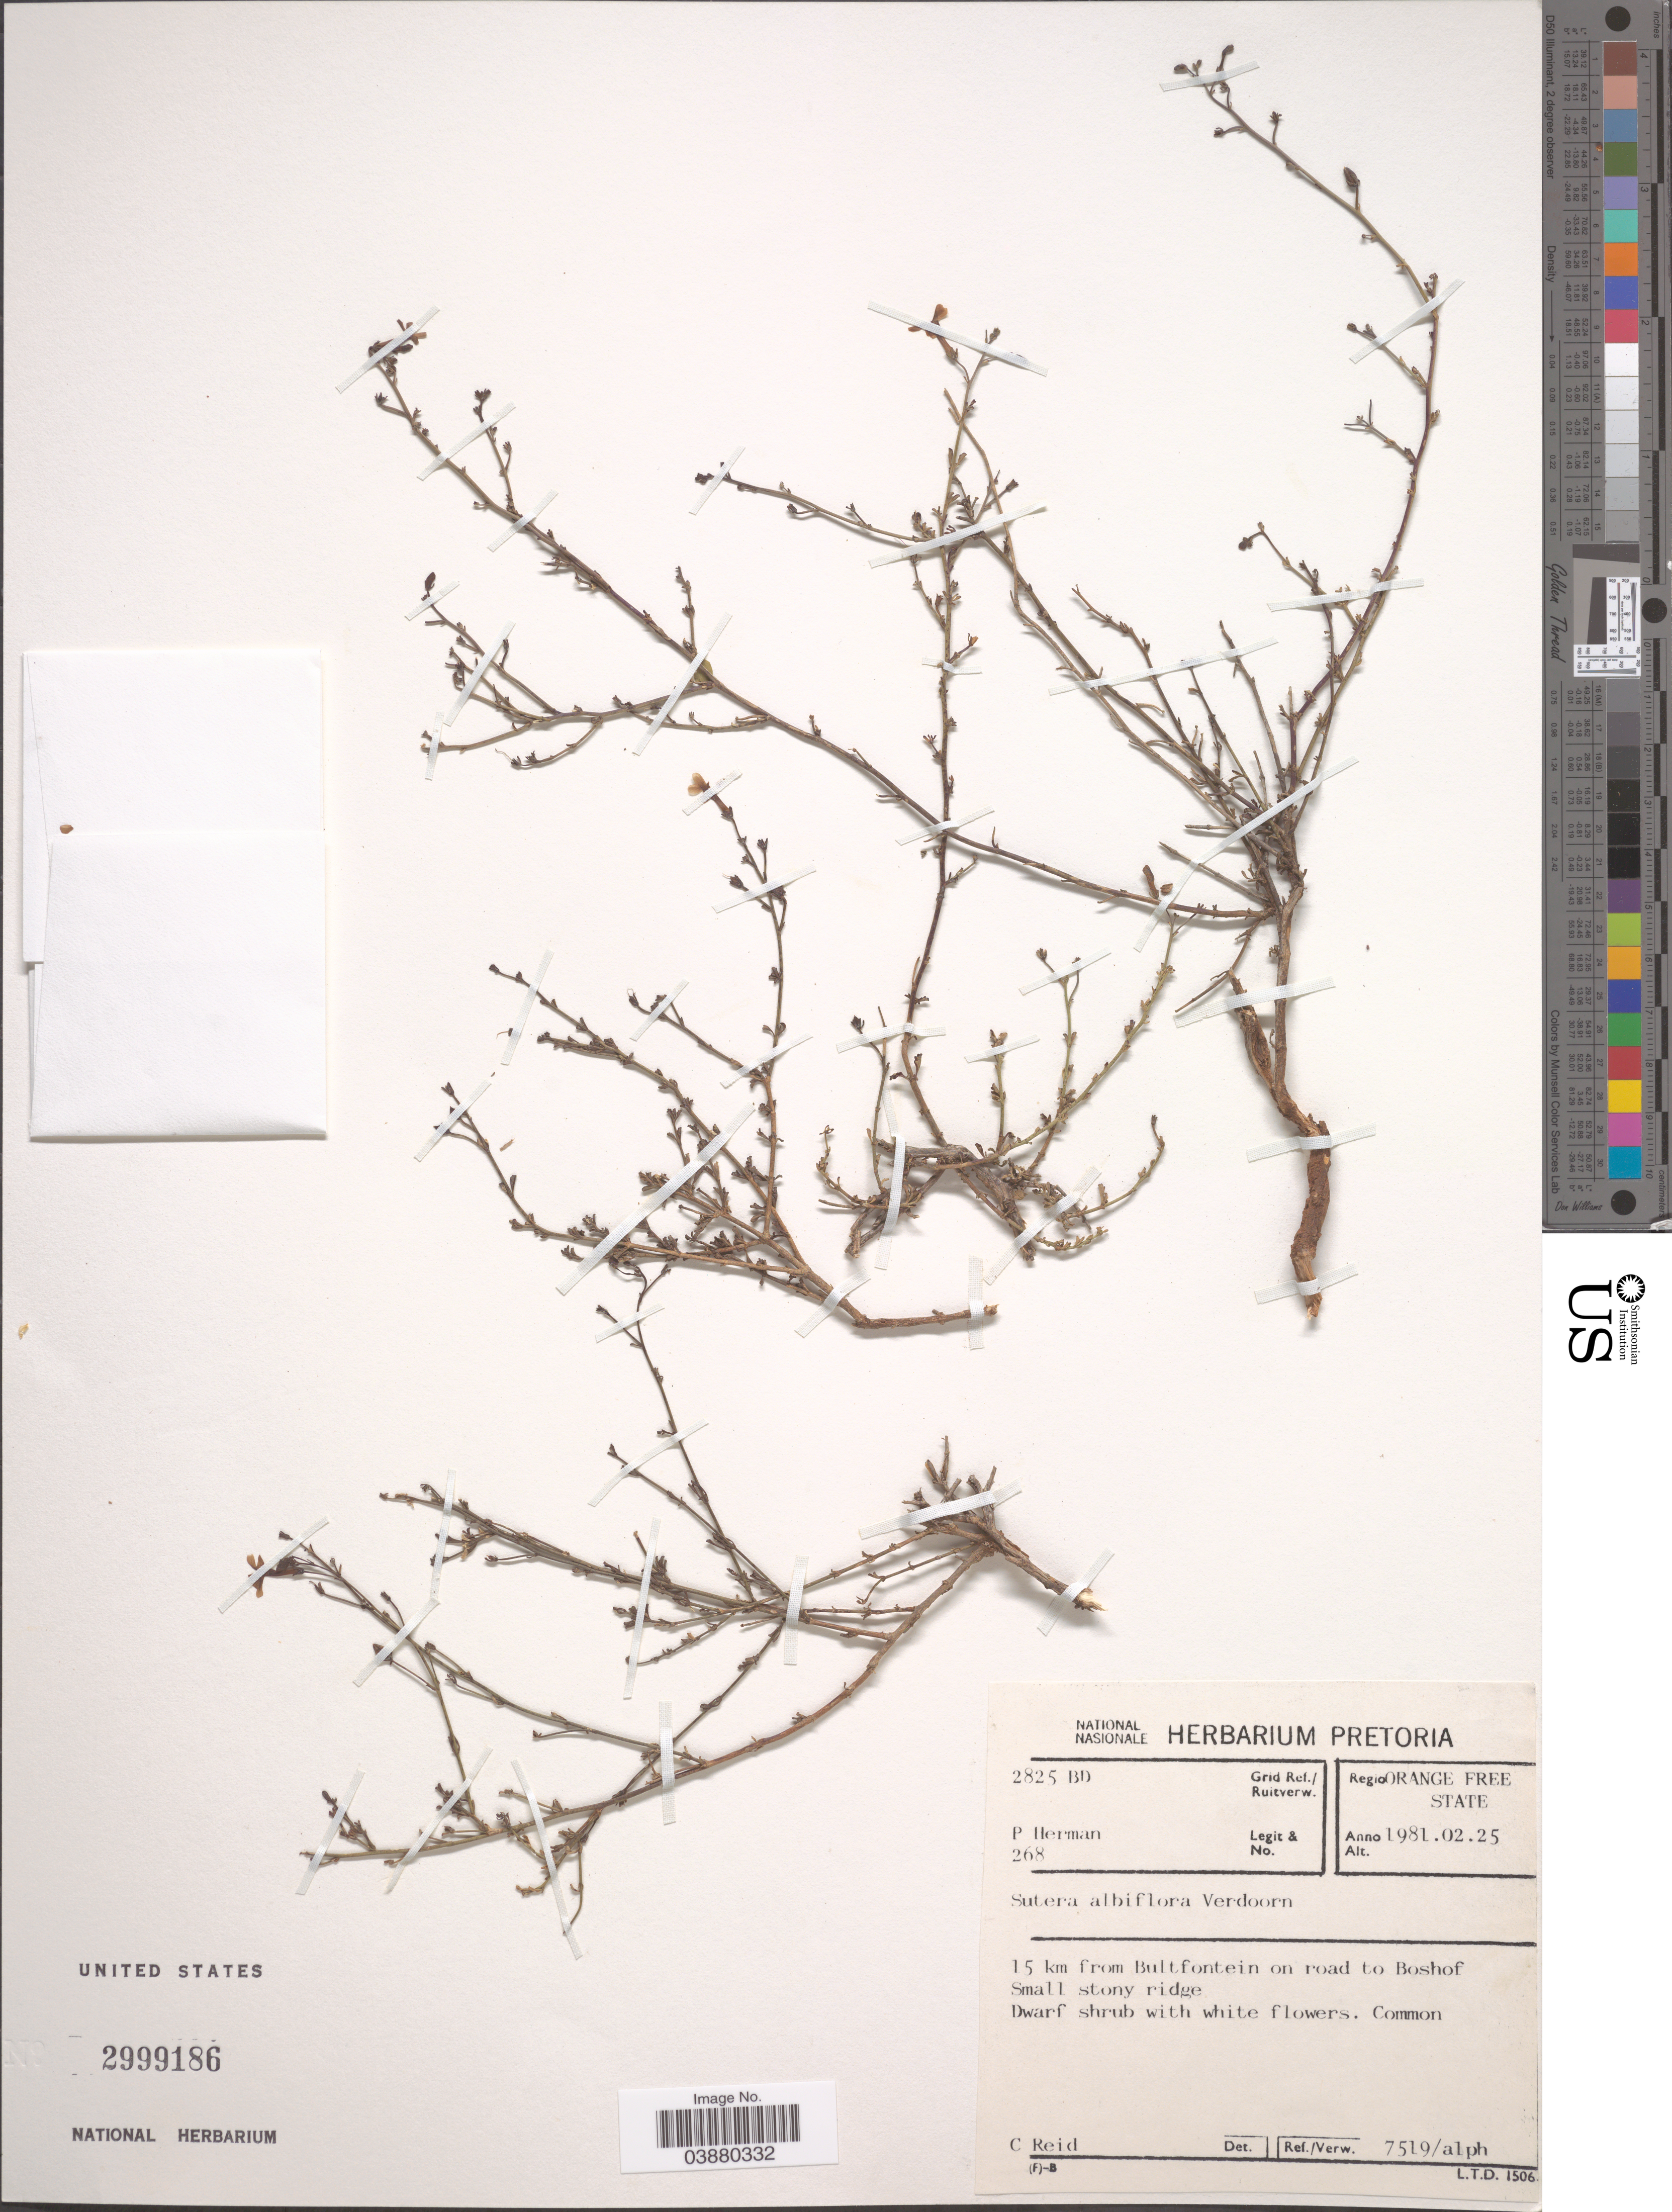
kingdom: Plantae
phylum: Tracheophyta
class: Magnoliopsida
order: Lamiales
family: Scrophulariaceae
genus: Jamesbrittenia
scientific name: Jamesbrittenia albiflora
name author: (Verd.) Hilliard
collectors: P. Herman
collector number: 268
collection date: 1981-02-25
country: South Africa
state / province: Free State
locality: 2825 BD Grid Ref./Ruitverw. Regio Orange Free State. 15 km from Bultfontein on road to Boshof.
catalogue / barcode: US 2999186